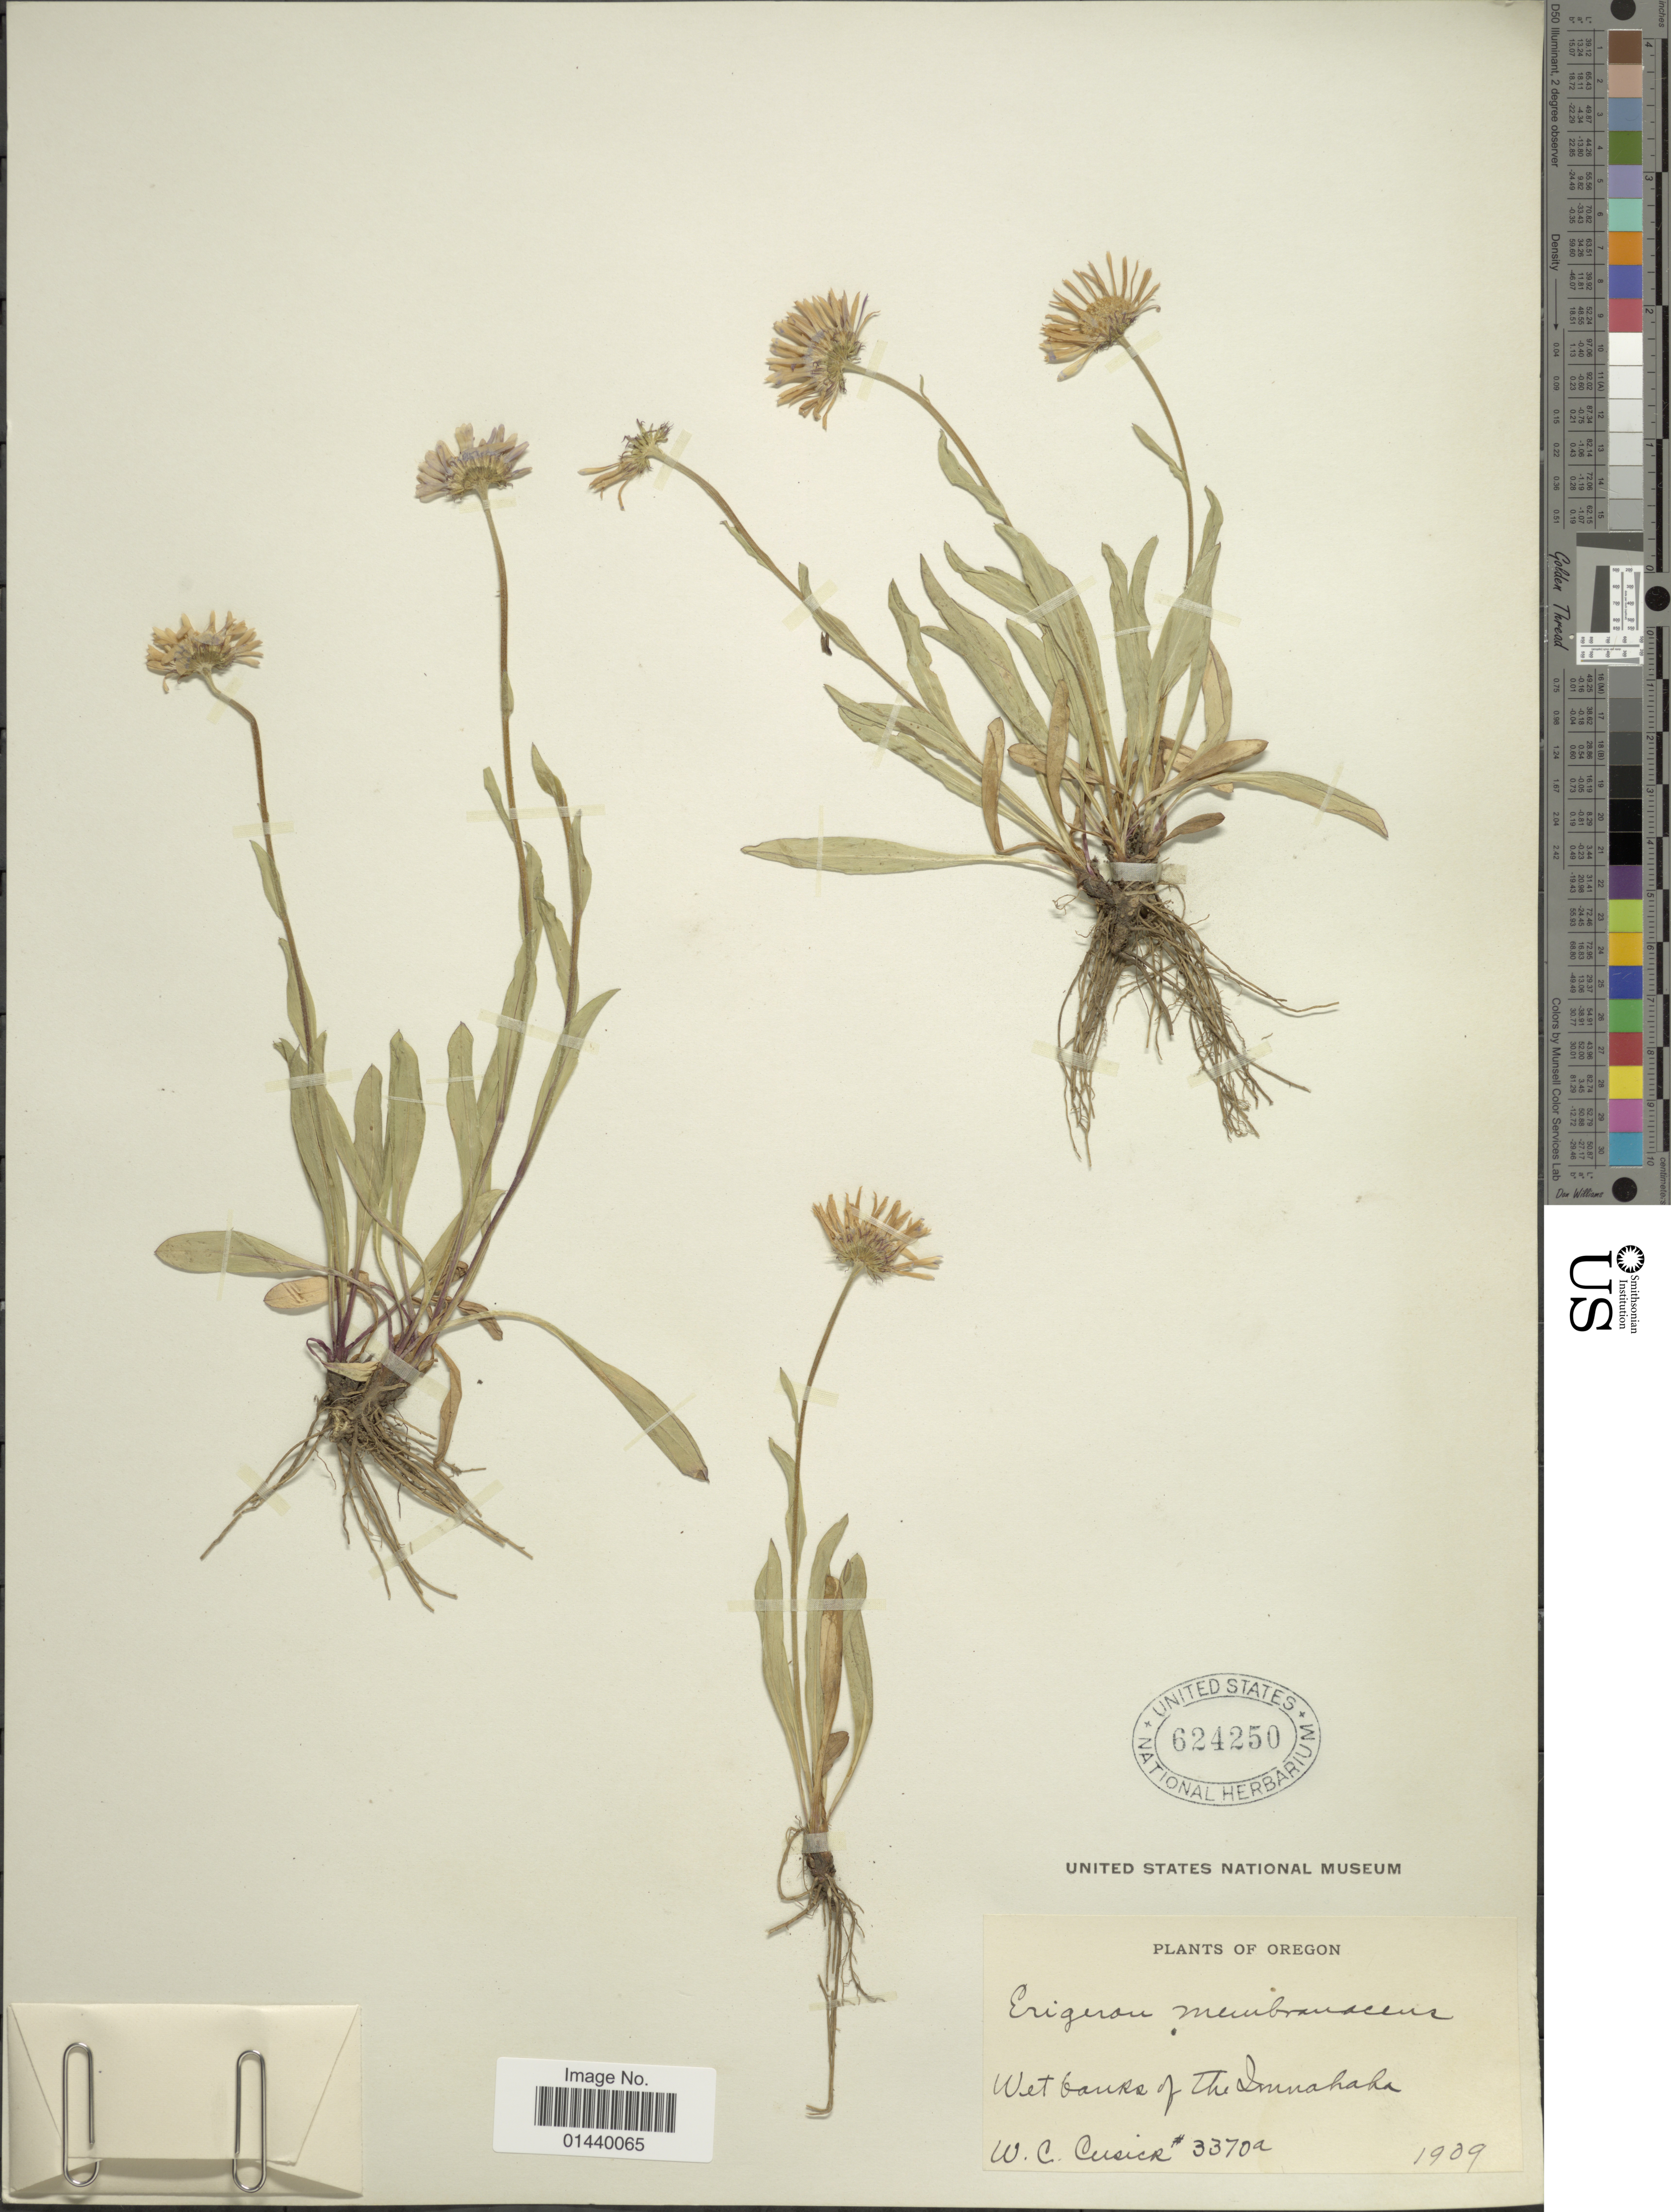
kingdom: Plantae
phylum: Tracheophyta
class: Magnoliopsida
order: Asterales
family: Asteraceae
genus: Erigeron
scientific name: Erigeron salsuginosus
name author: (Richardson ex R. Br.) A. Gray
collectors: W. C. Cusick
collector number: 3370a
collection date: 1909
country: United States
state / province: Oregon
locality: West banks of The Immahaha.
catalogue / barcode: US 624250